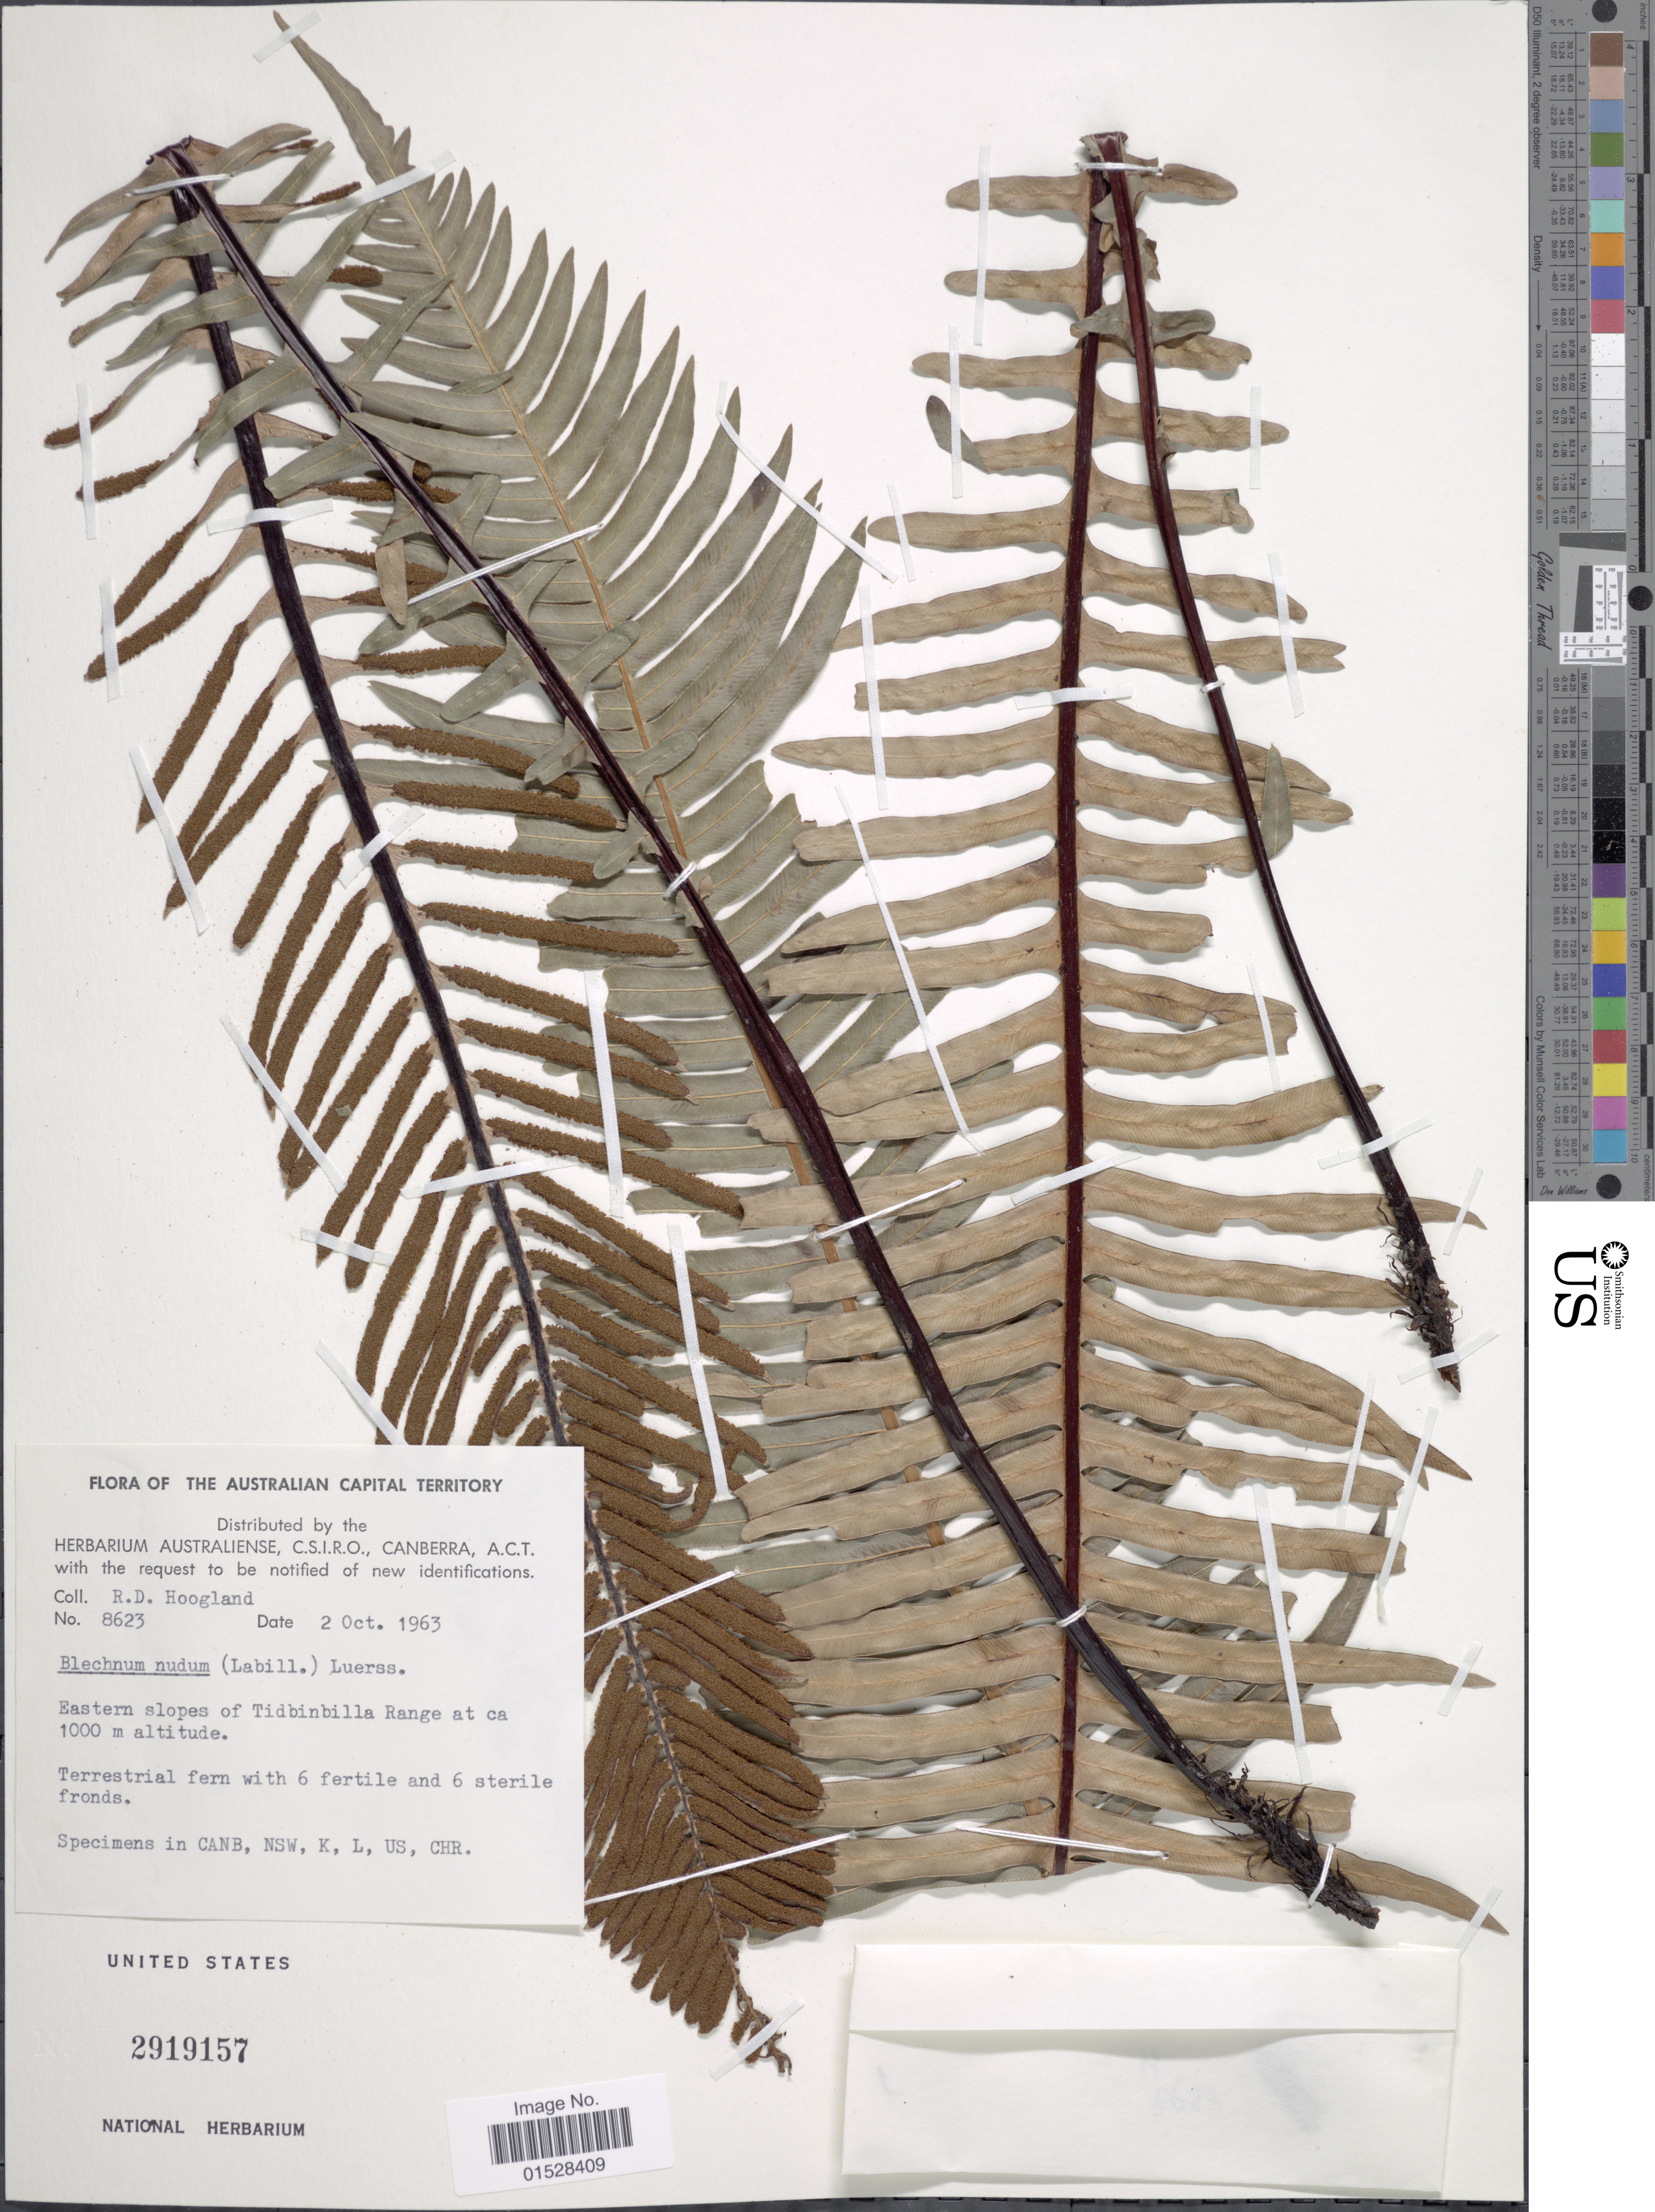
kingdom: Plantae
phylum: Tracheophyta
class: Polypodiopsida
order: Polypodiales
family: Blechnaceae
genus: Blechnum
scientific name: Blechnum nudum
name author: (Labill.) Mett. ex Luerss.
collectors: R. D. Hoogland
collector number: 8623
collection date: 1963-10-02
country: Australia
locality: Australian Capital Territory, eastern slopes of Tidbinbila Range.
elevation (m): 1000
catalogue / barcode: US 2919157